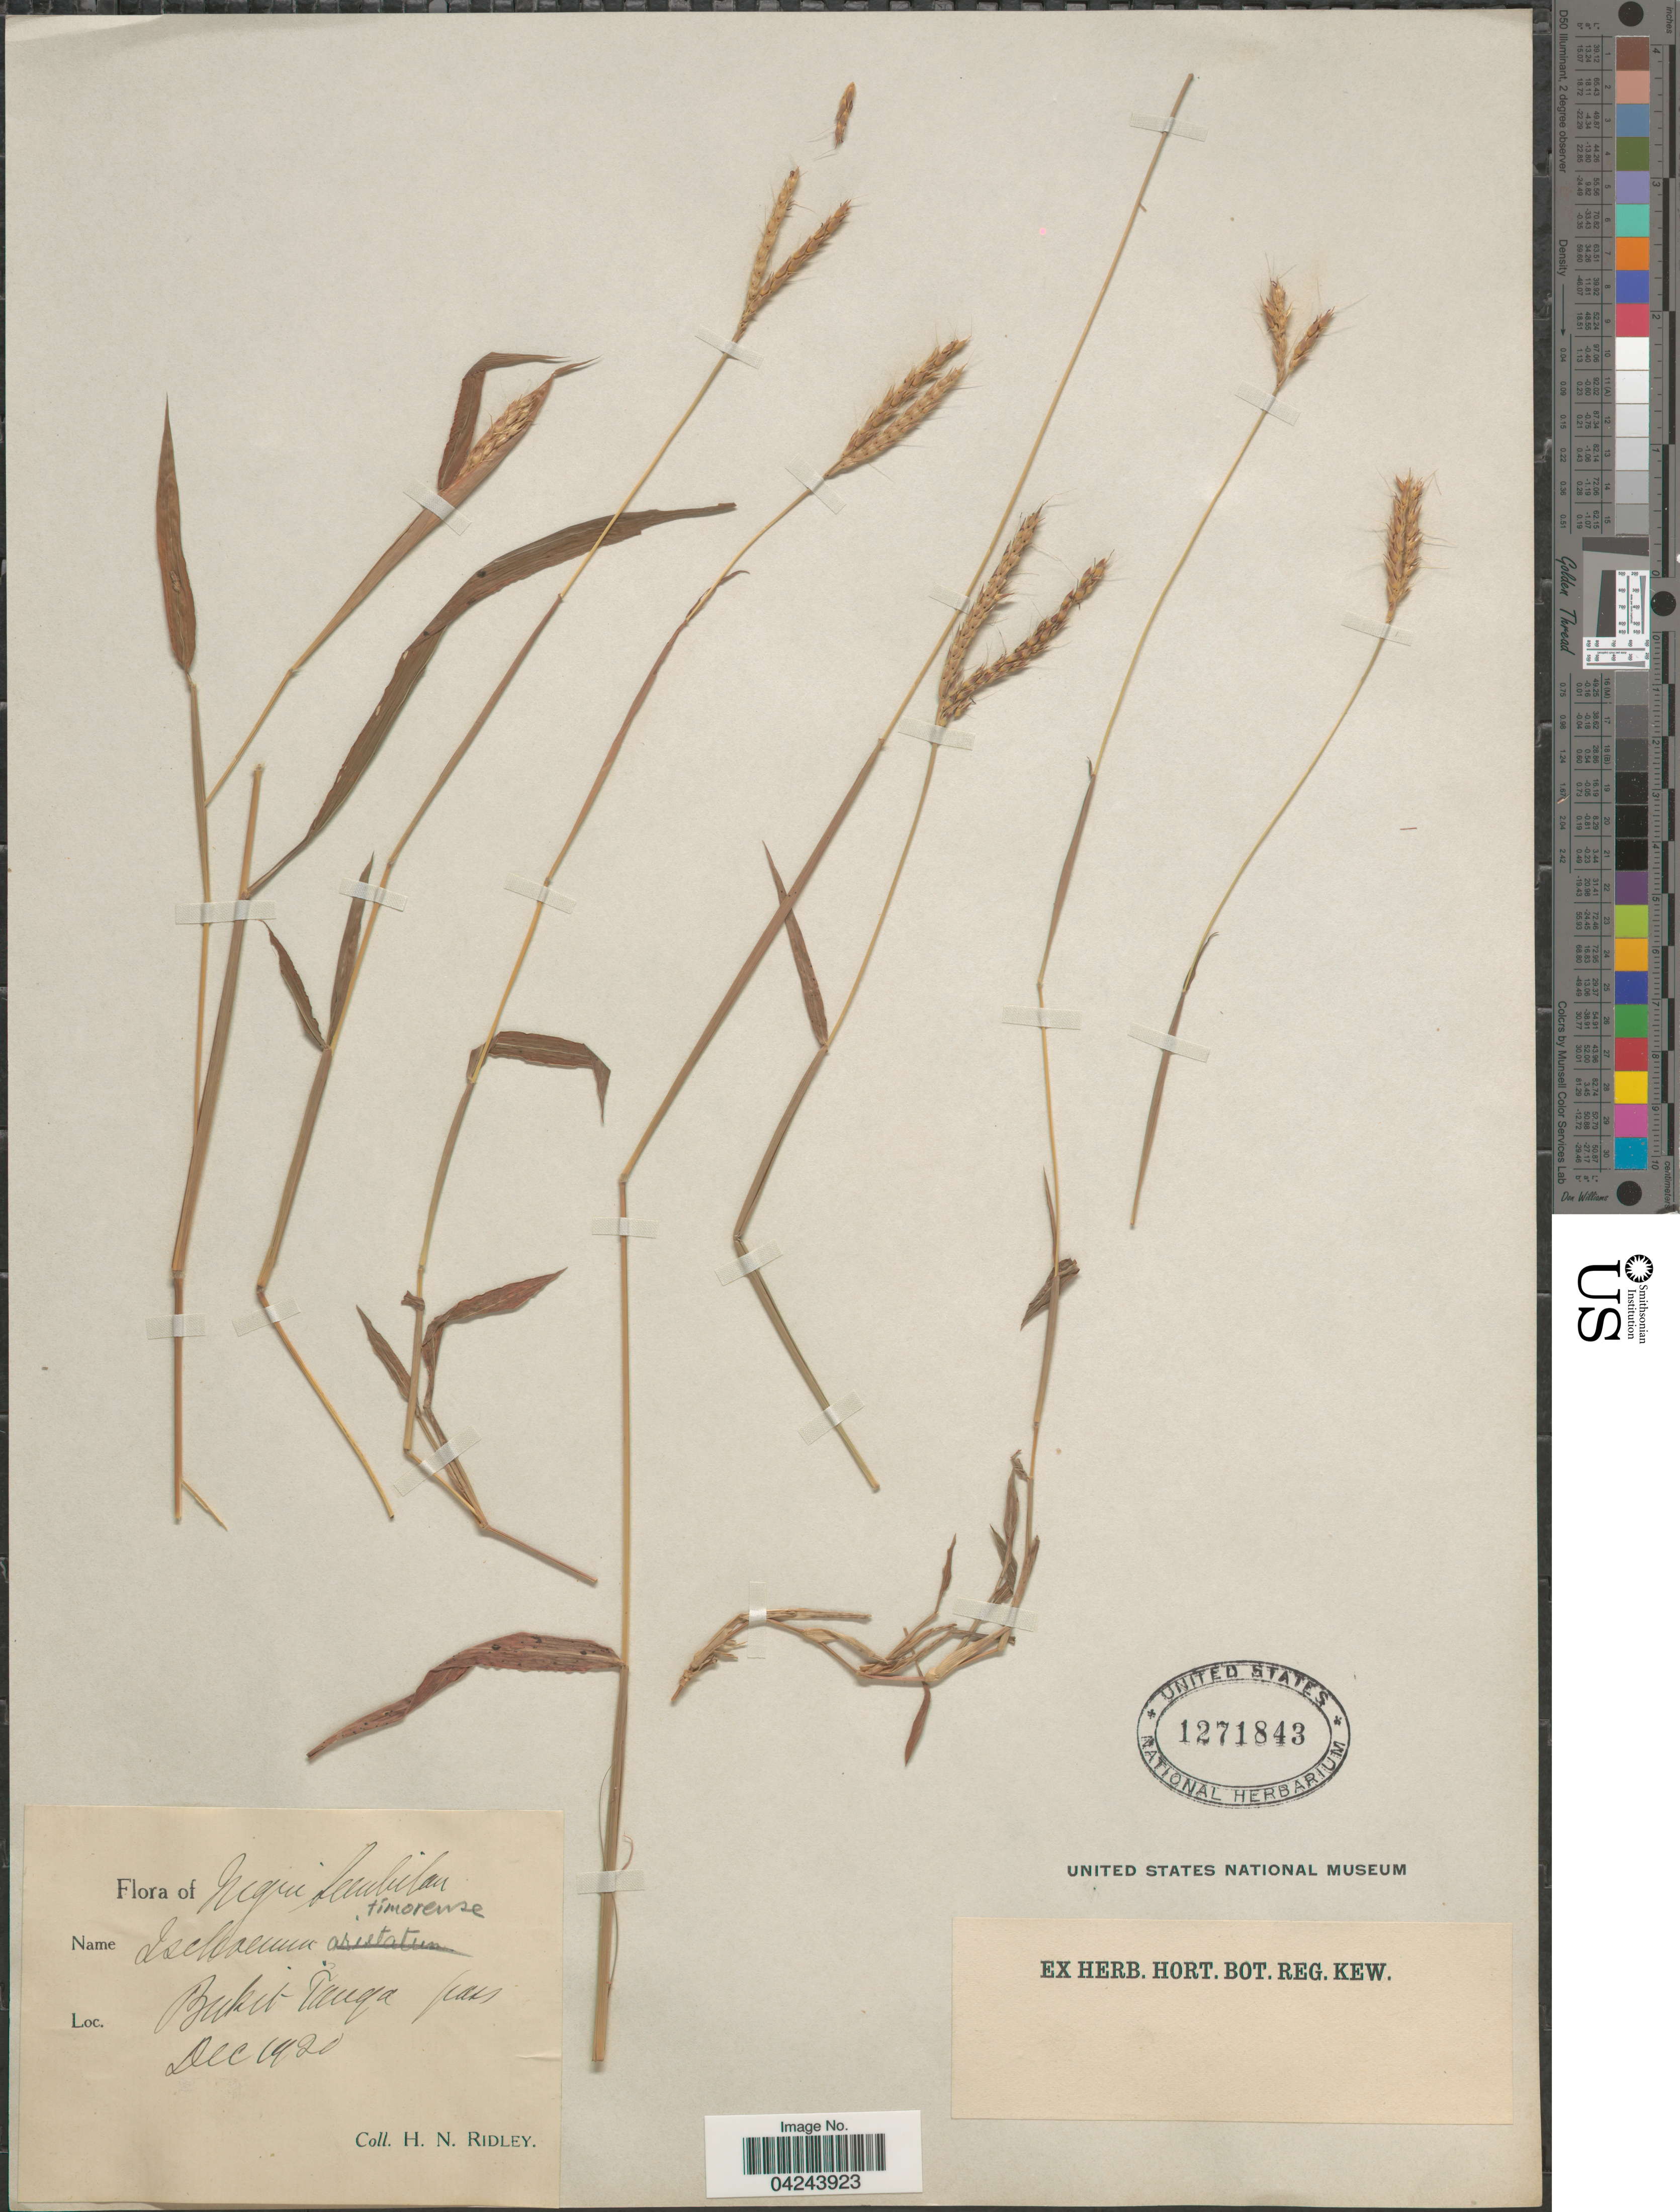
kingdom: Plantae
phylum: Tracheophyta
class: Liliopsida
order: Poales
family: Poaceae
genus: Ischaemum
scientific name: Ischaemum timorense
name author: Kunth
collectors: H. N. Ridley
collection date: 1920-12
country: Malaysia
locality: Negri Sembilan. Bukit-Tanga pass.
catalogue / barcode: US 1271843